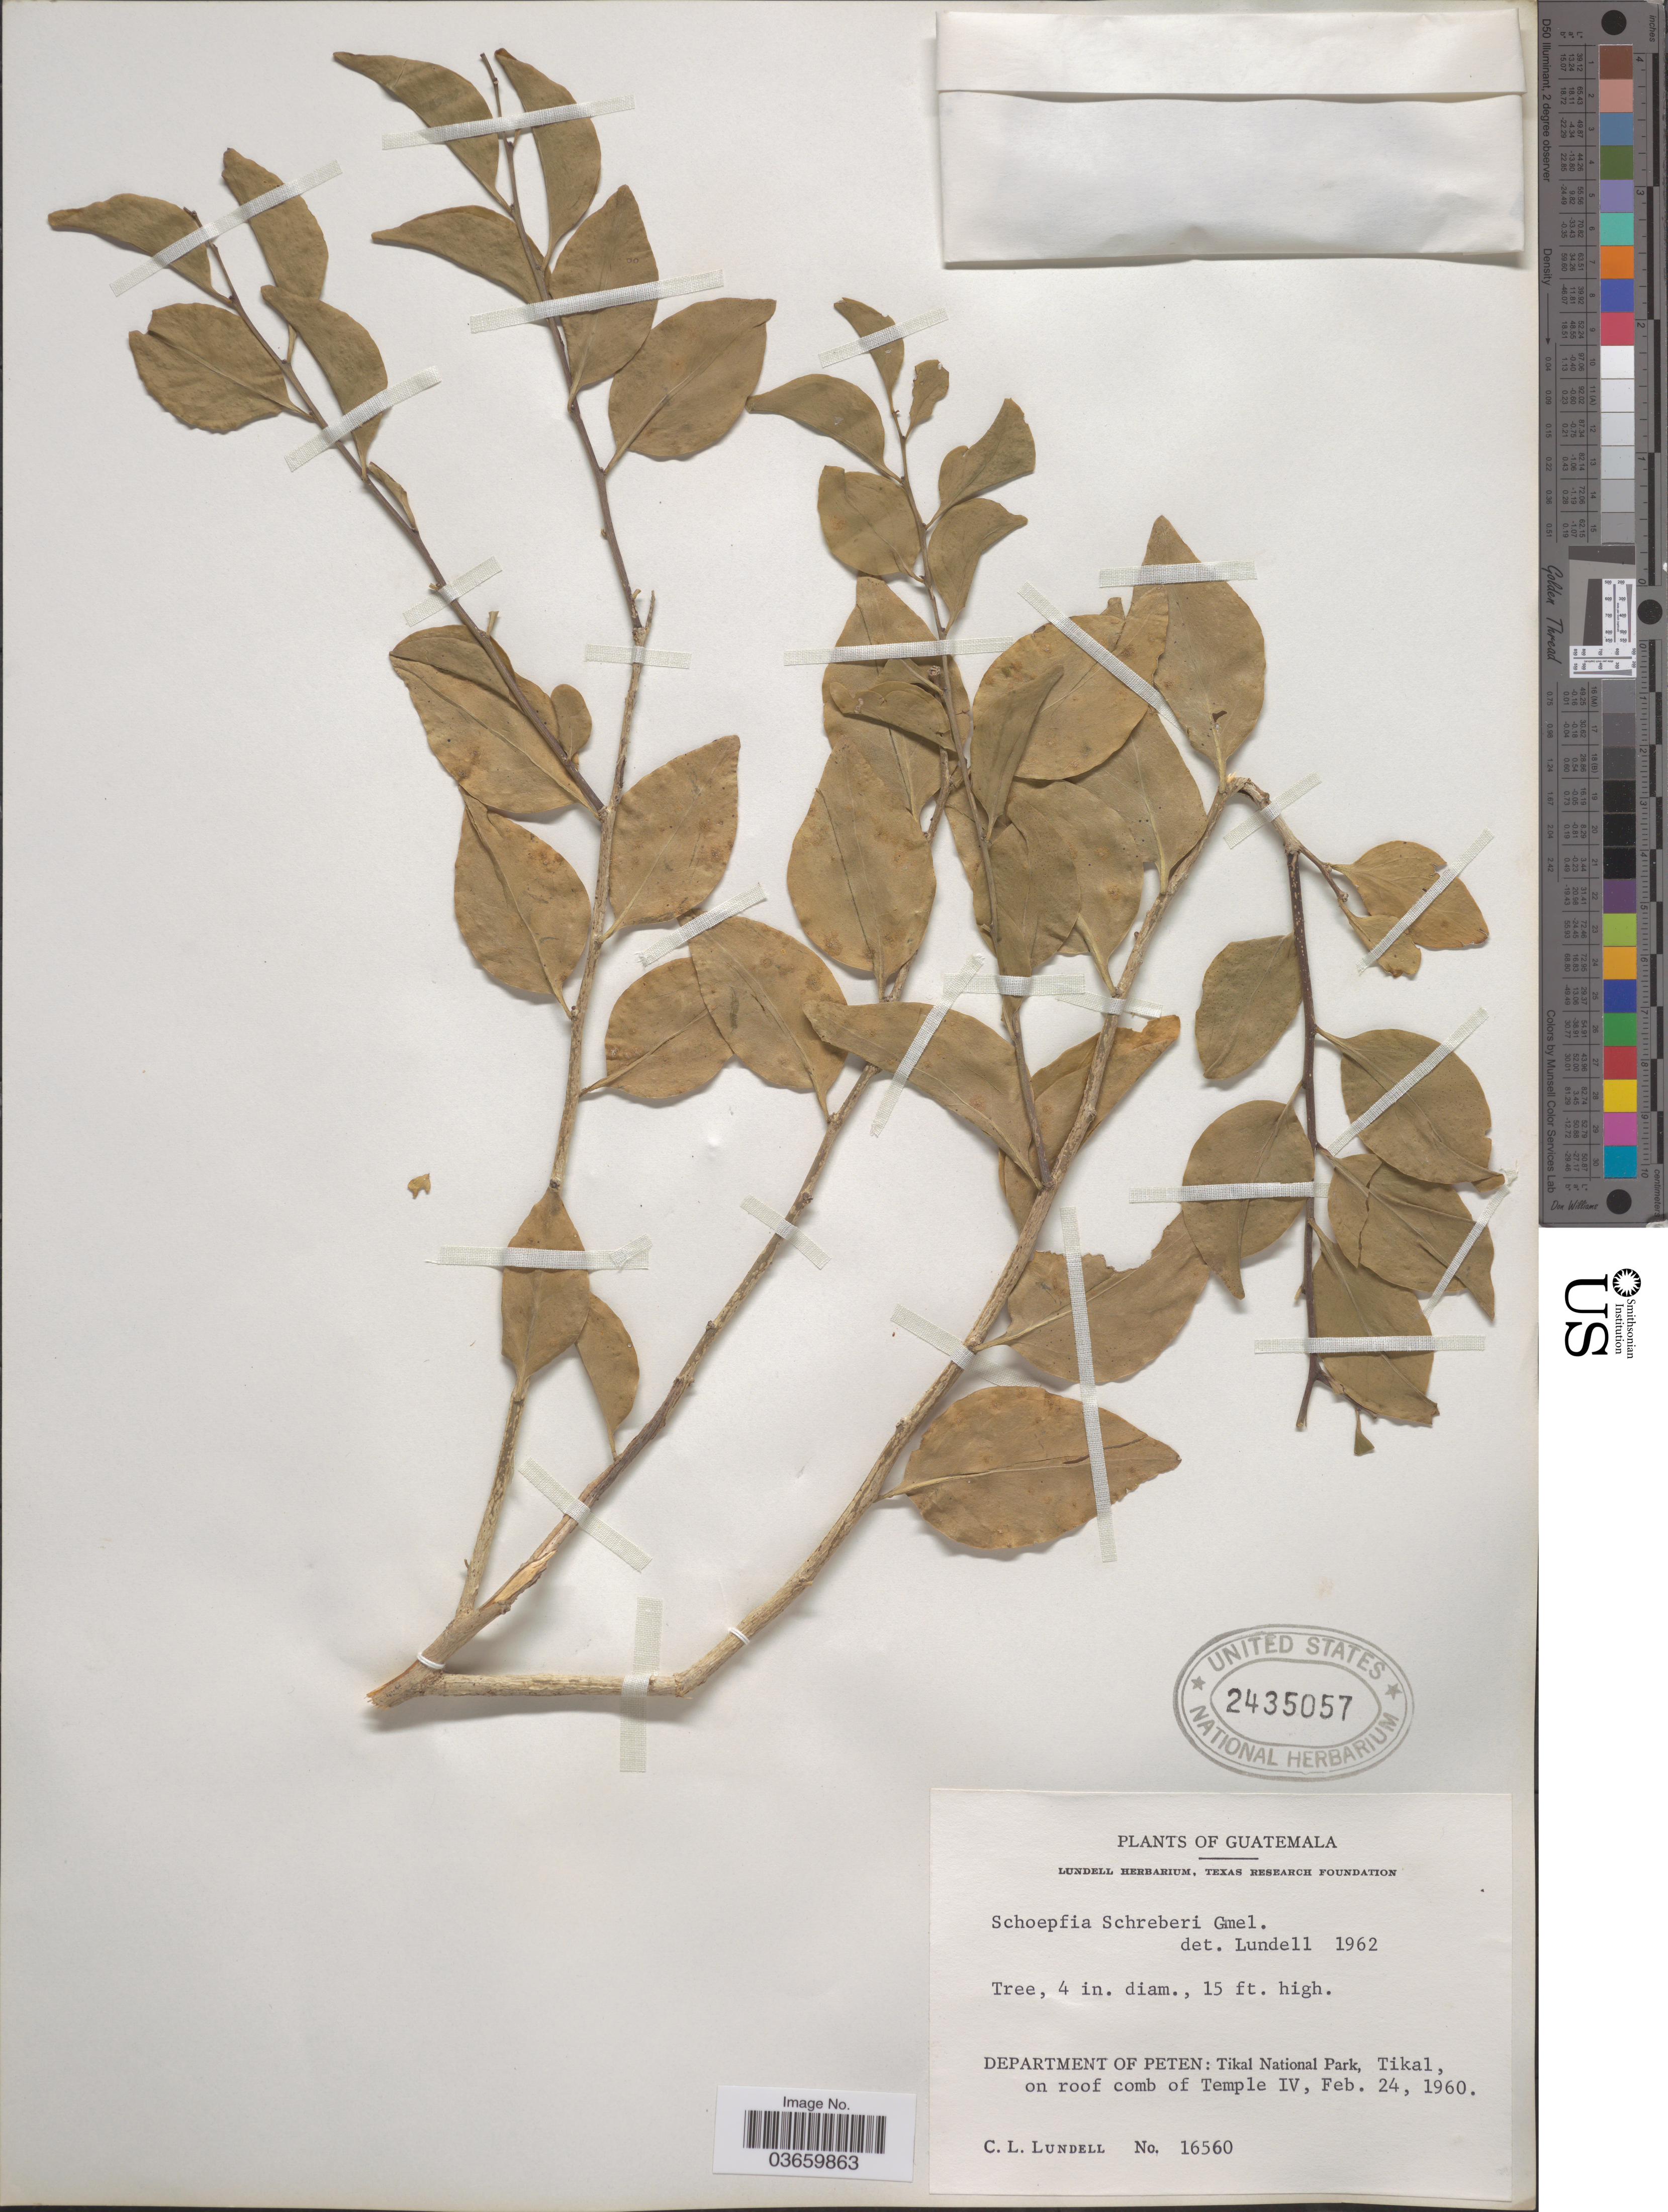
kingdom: Plantae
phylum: Tracheophyta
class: Magnoliopsida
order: Santalales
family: Schoepfiaceae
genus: Schoepfia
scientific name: Schoepfia schreberi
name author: J.F. Gmel.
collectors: C. L. Lundell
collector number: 16560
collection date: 1960-02-24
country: Guatemala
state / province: El Petén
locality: Department of Peten: Tikal National Park, Tikal, on roof comb of Temple IV.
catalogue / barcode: US 2435057